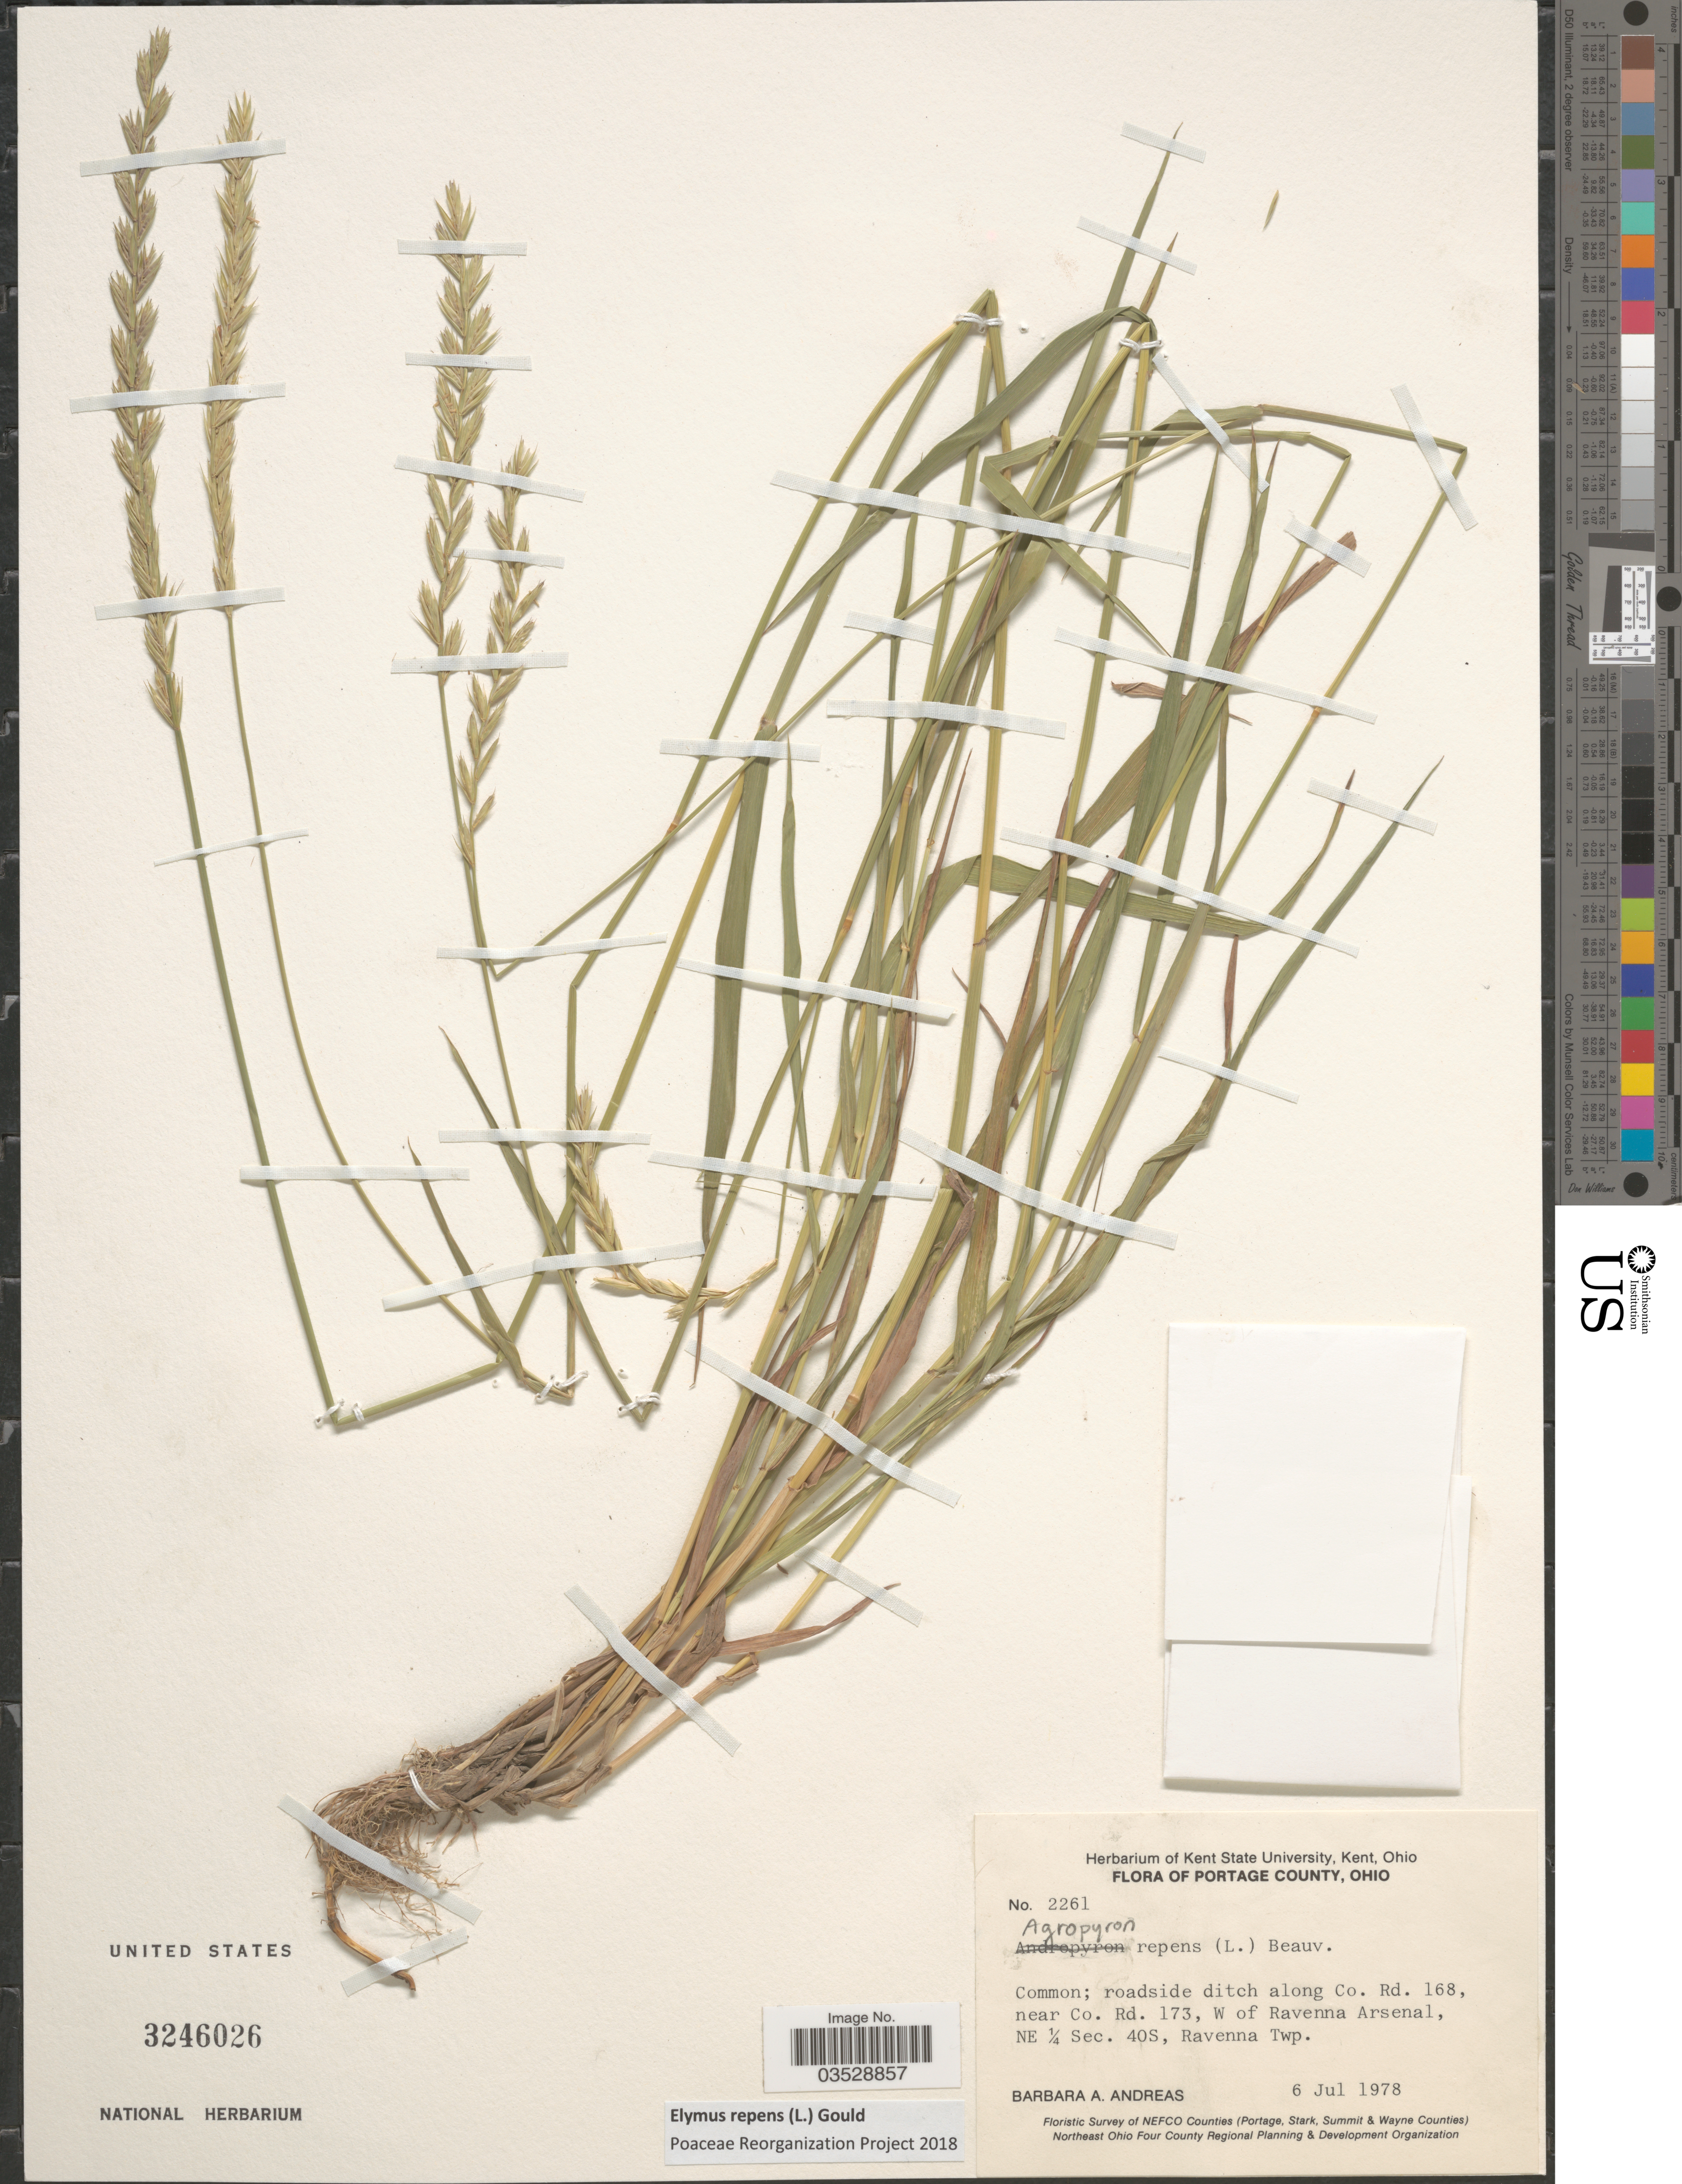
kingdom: Plantae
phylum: Tracheophyta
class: Liliopsida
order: Poales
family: Poaceae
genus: Elymus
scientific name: Elymus repens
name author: (L.) Gould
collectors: B. A. Andreas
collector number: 2261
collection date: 1978-07-06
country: United States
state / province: Ohio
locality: Portage County. Roadside ditch along Co. Rd. 168, near Co. Rd. 173, W of Ravenna Arsenal, NE ¼ Sec. 40 S, Ravenna Twp. Floristic Survey of NEFCO Counties (Portage, Stark, Summit & Wayne Counties).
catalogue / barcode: US 3246026